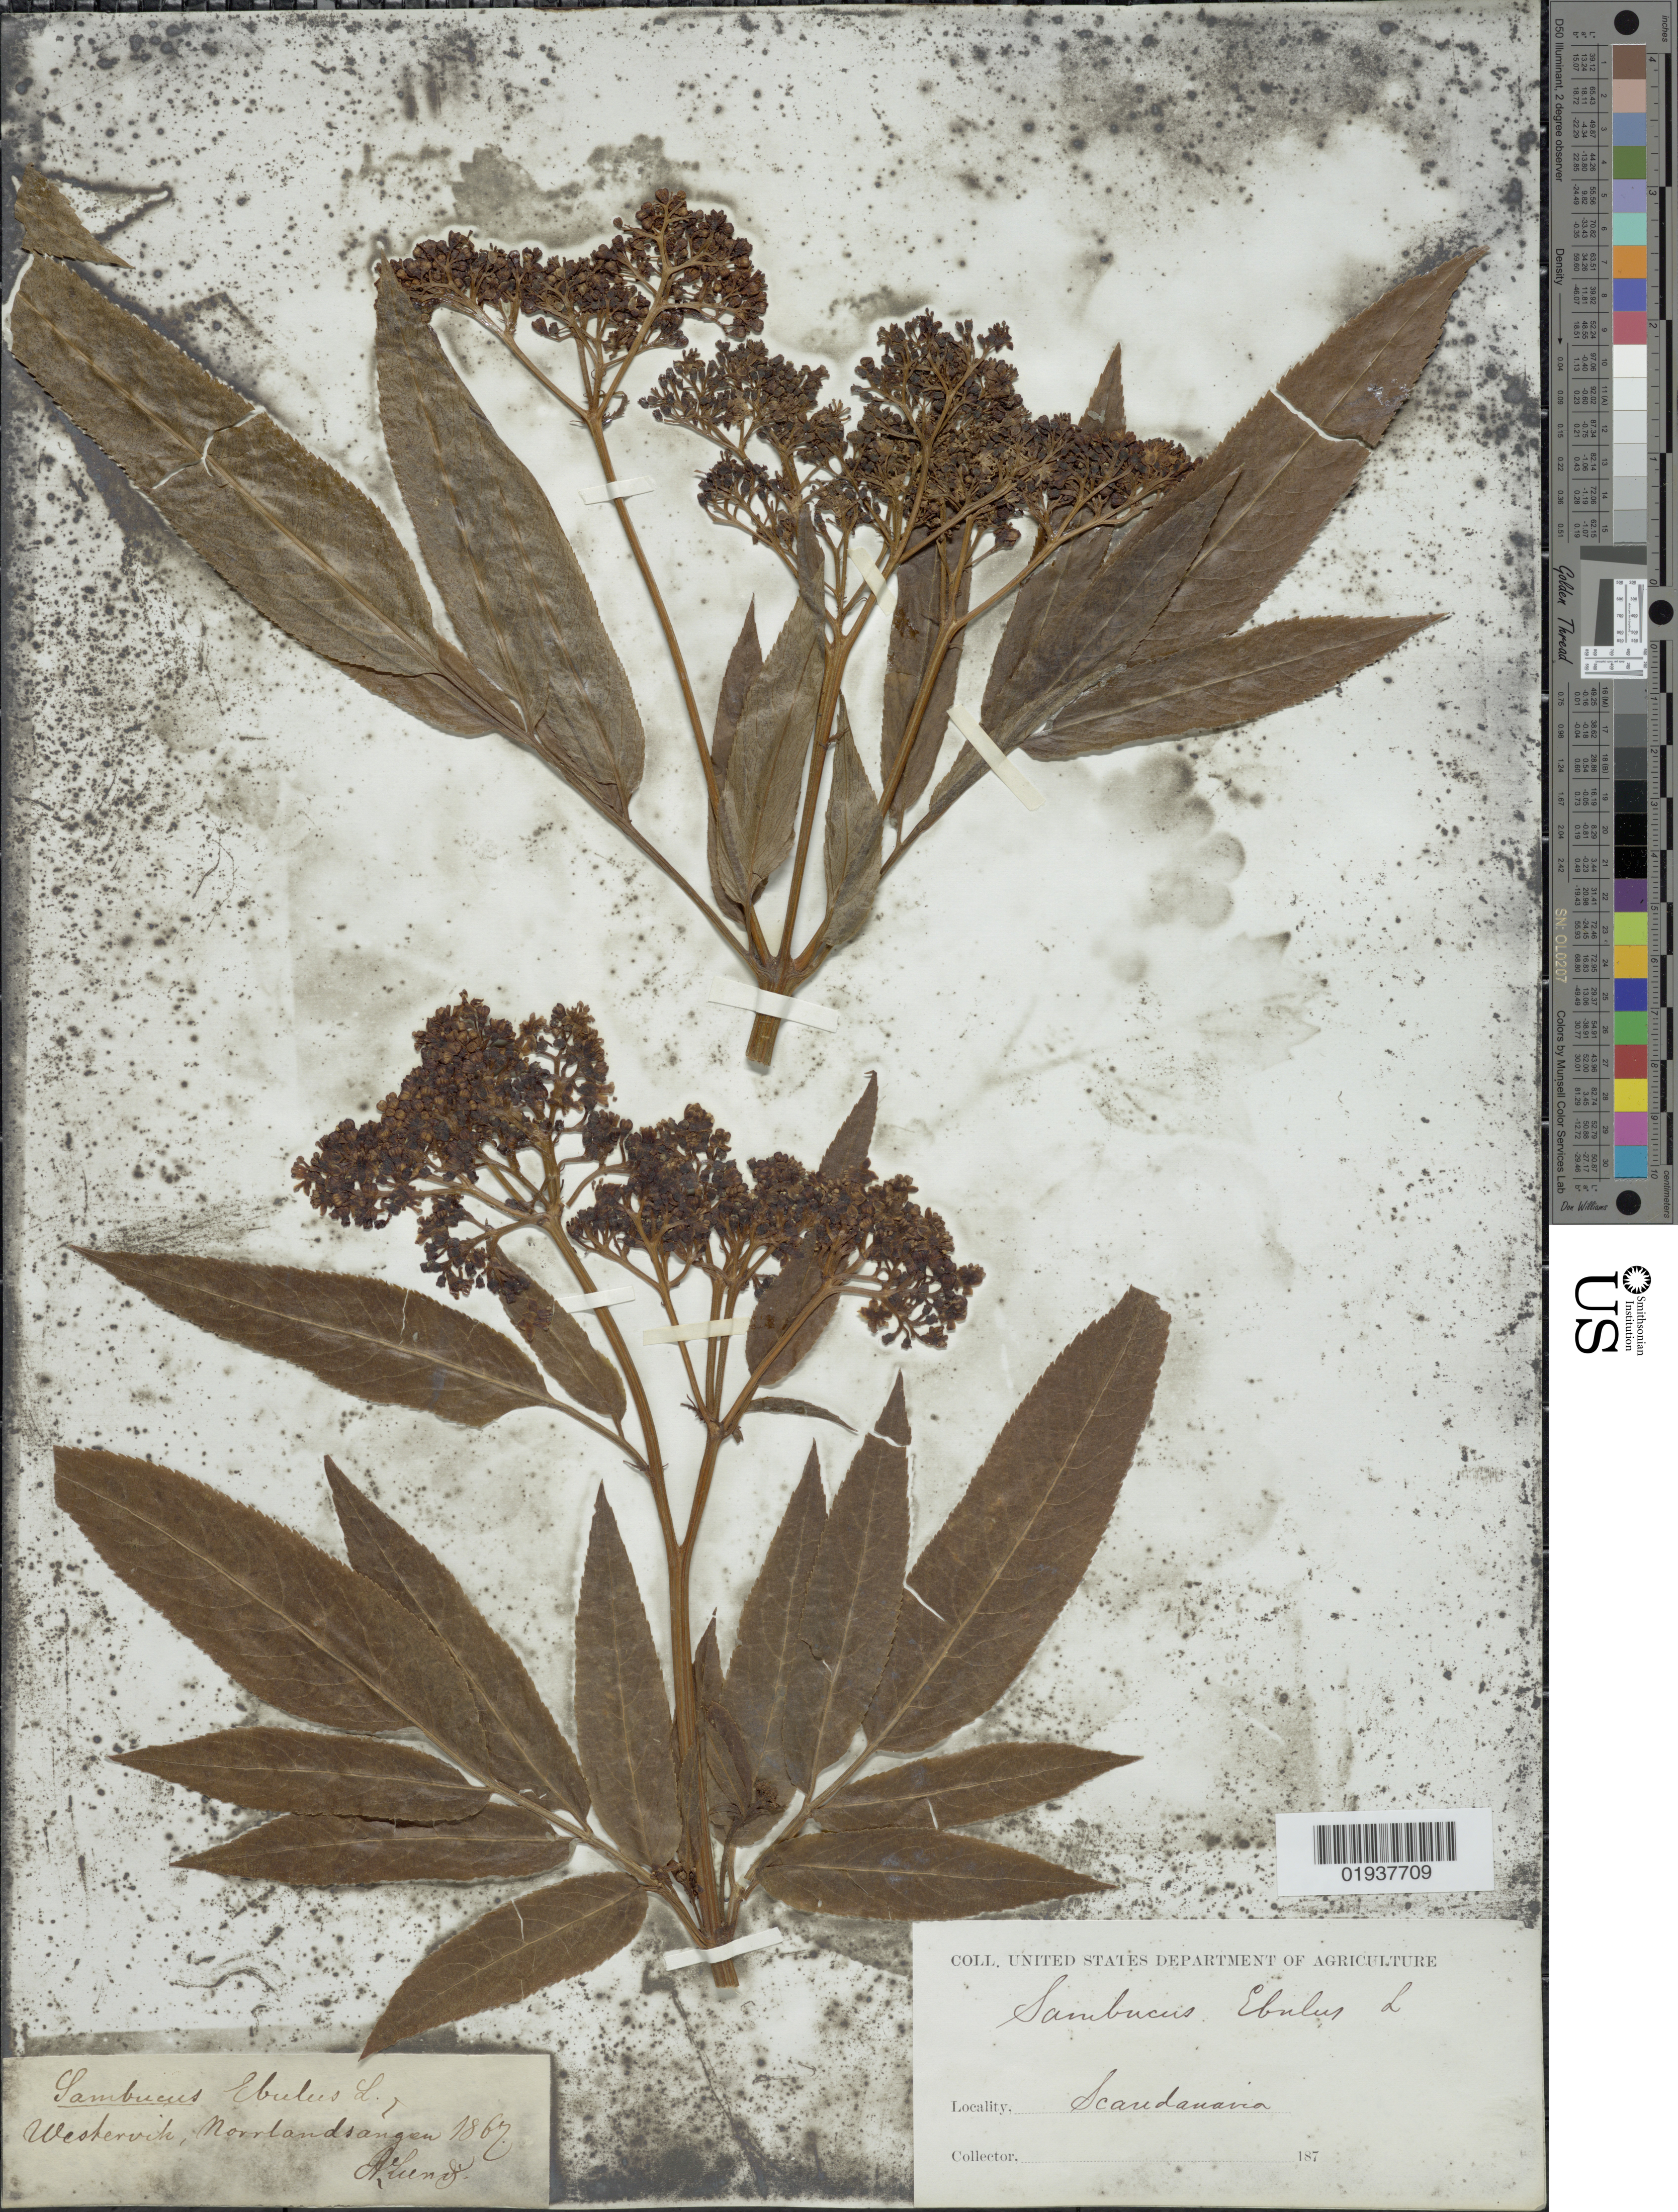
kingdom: Plantae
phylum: Tracheophyta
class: Magnoliopsida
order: Dipsacales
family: Viburnaceae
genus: Sambucus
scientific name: Sambucus ebulus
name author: L.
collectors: A. Lund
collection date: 1867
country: Sweden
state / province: Kalmar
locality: Scandanavia, Westervik, Norrlandssången